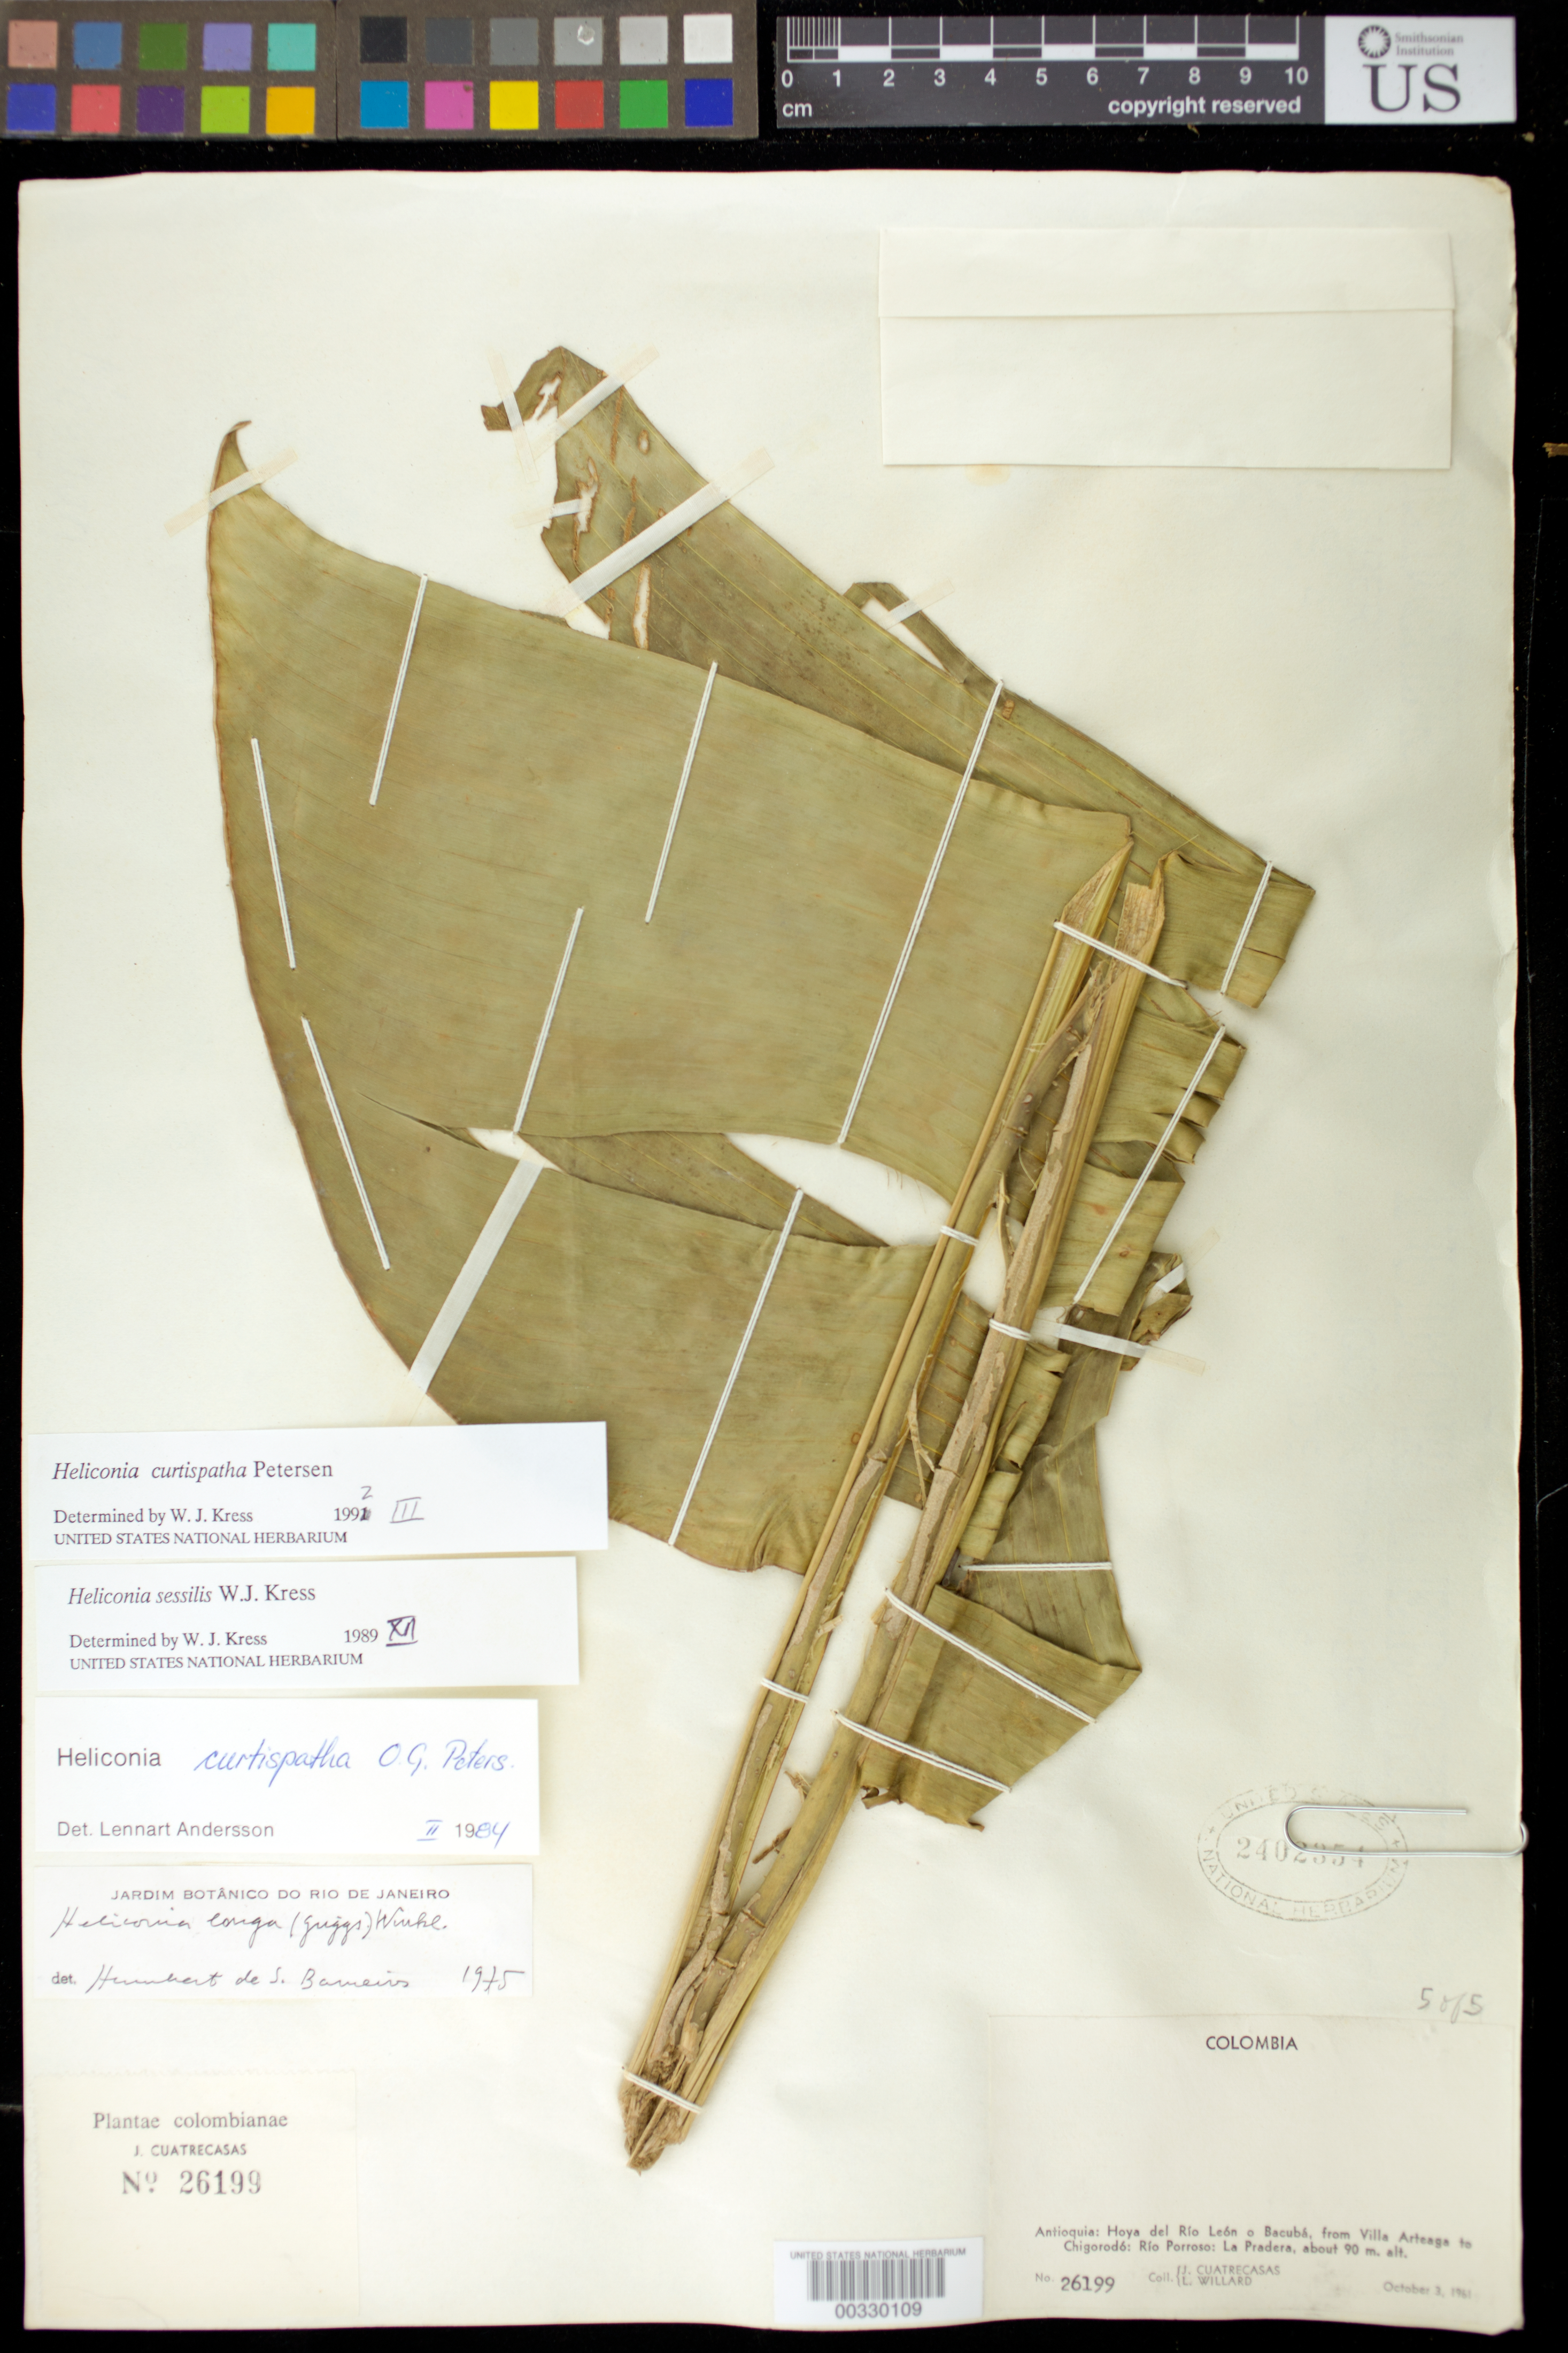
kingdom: Plantae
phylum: Tracheophyta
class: Liliopsida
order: Zingiberales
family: Heliconiaceae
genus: Heliconia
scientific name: Heliconia curtispatha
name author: Petersen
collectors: J. Cuatrecasas & L. Willard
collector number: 26199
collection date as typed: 03 Oct 1961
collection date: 1961-10-03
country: Colombia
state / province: Antioquia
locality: Valley of Rio Leon or Bacuba, from Villa Arteaga to CHigordo, Rio Porroso, La Pradera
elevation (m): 90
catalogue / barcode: US 2402354